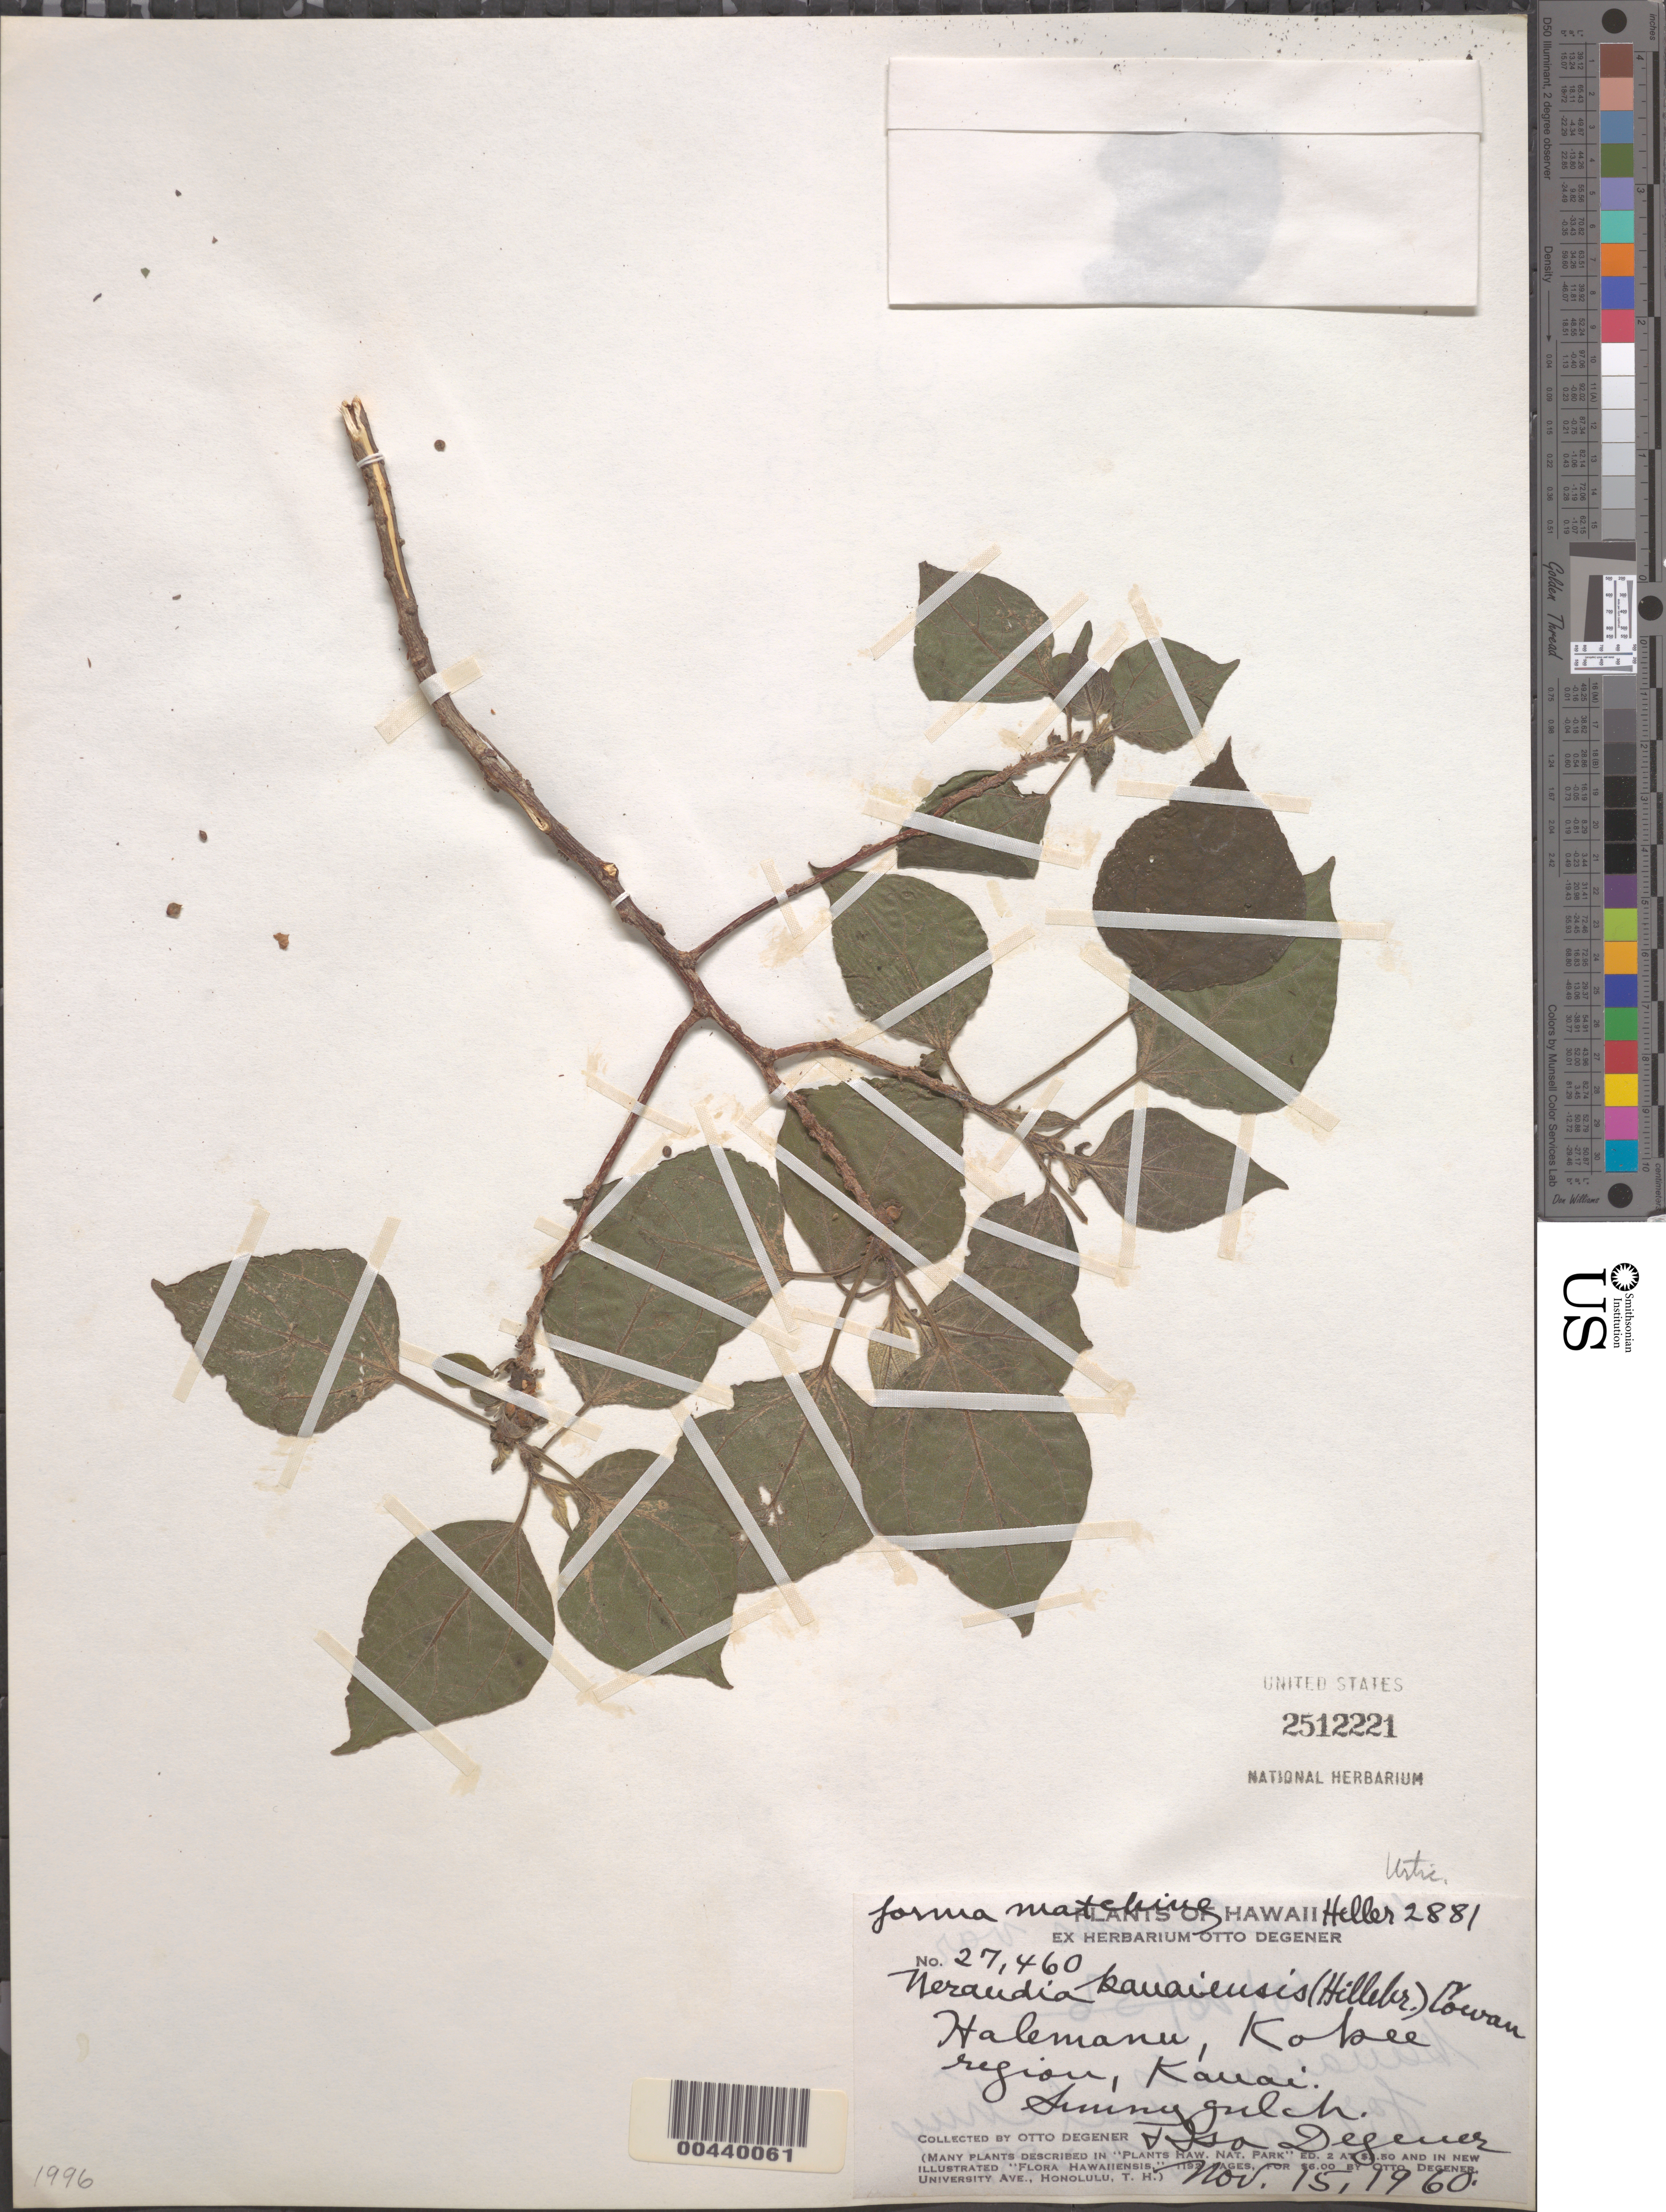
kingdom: Plantae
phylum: Tracheophyta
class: Magnoliopsida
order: Rosales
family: Urticaceae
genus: Neraudia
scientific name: Neraudia kauaiensis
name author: (Hillebr.) R.S. Cowan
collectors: O. Degener & I. Degener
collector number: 27460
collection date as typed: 15 Nov 1960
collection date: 1960-11-15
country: United States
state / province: Hawaii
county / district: Kauai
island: Kaua'i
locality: Halemanu, Kokee region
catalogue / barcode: US 2512221